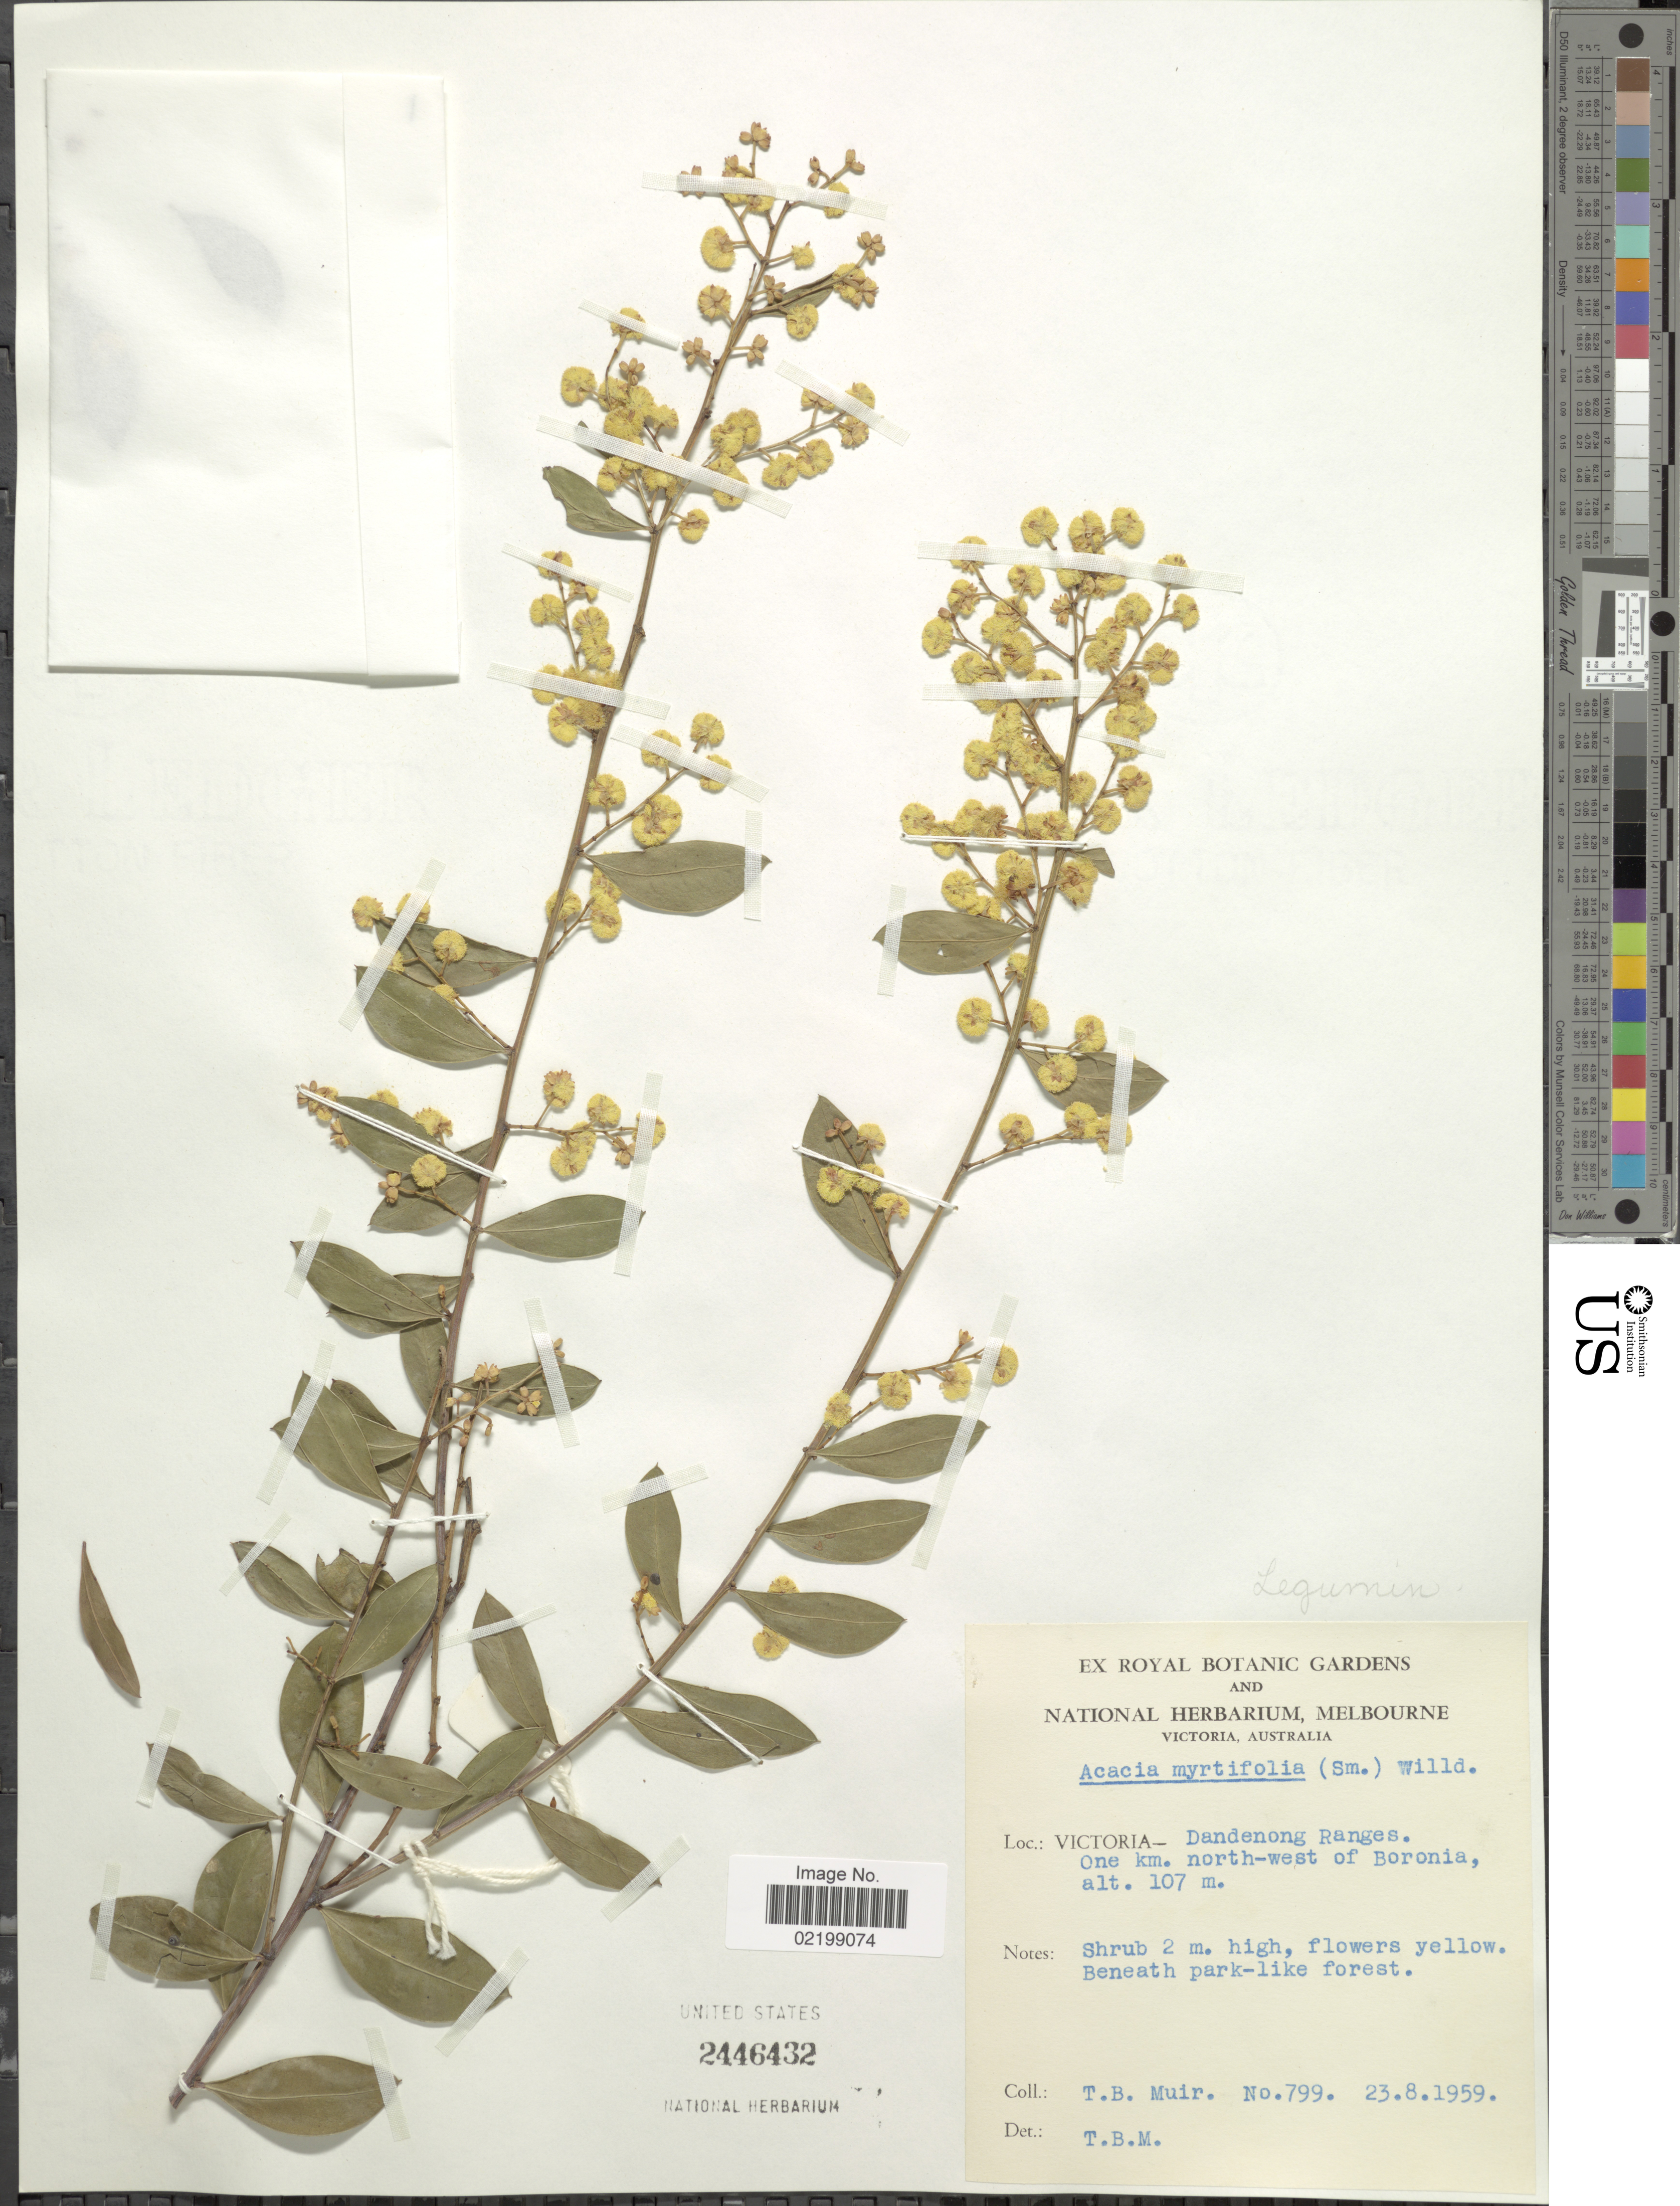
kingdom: Plantae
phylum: Tracheophyta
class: Magnoliopsida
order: Fabales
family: Fabaceae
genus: Acacia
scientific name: Acacia myrtifolia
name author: (Sm.) Willd.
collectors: T. Muir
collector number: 799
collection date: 1959-08-23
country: Australia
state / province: Victoria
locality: Victoria, Dandenong Ranges, one km. north-west of Boronia, beneath park-like forest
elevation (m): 107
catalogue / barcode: US 2446432